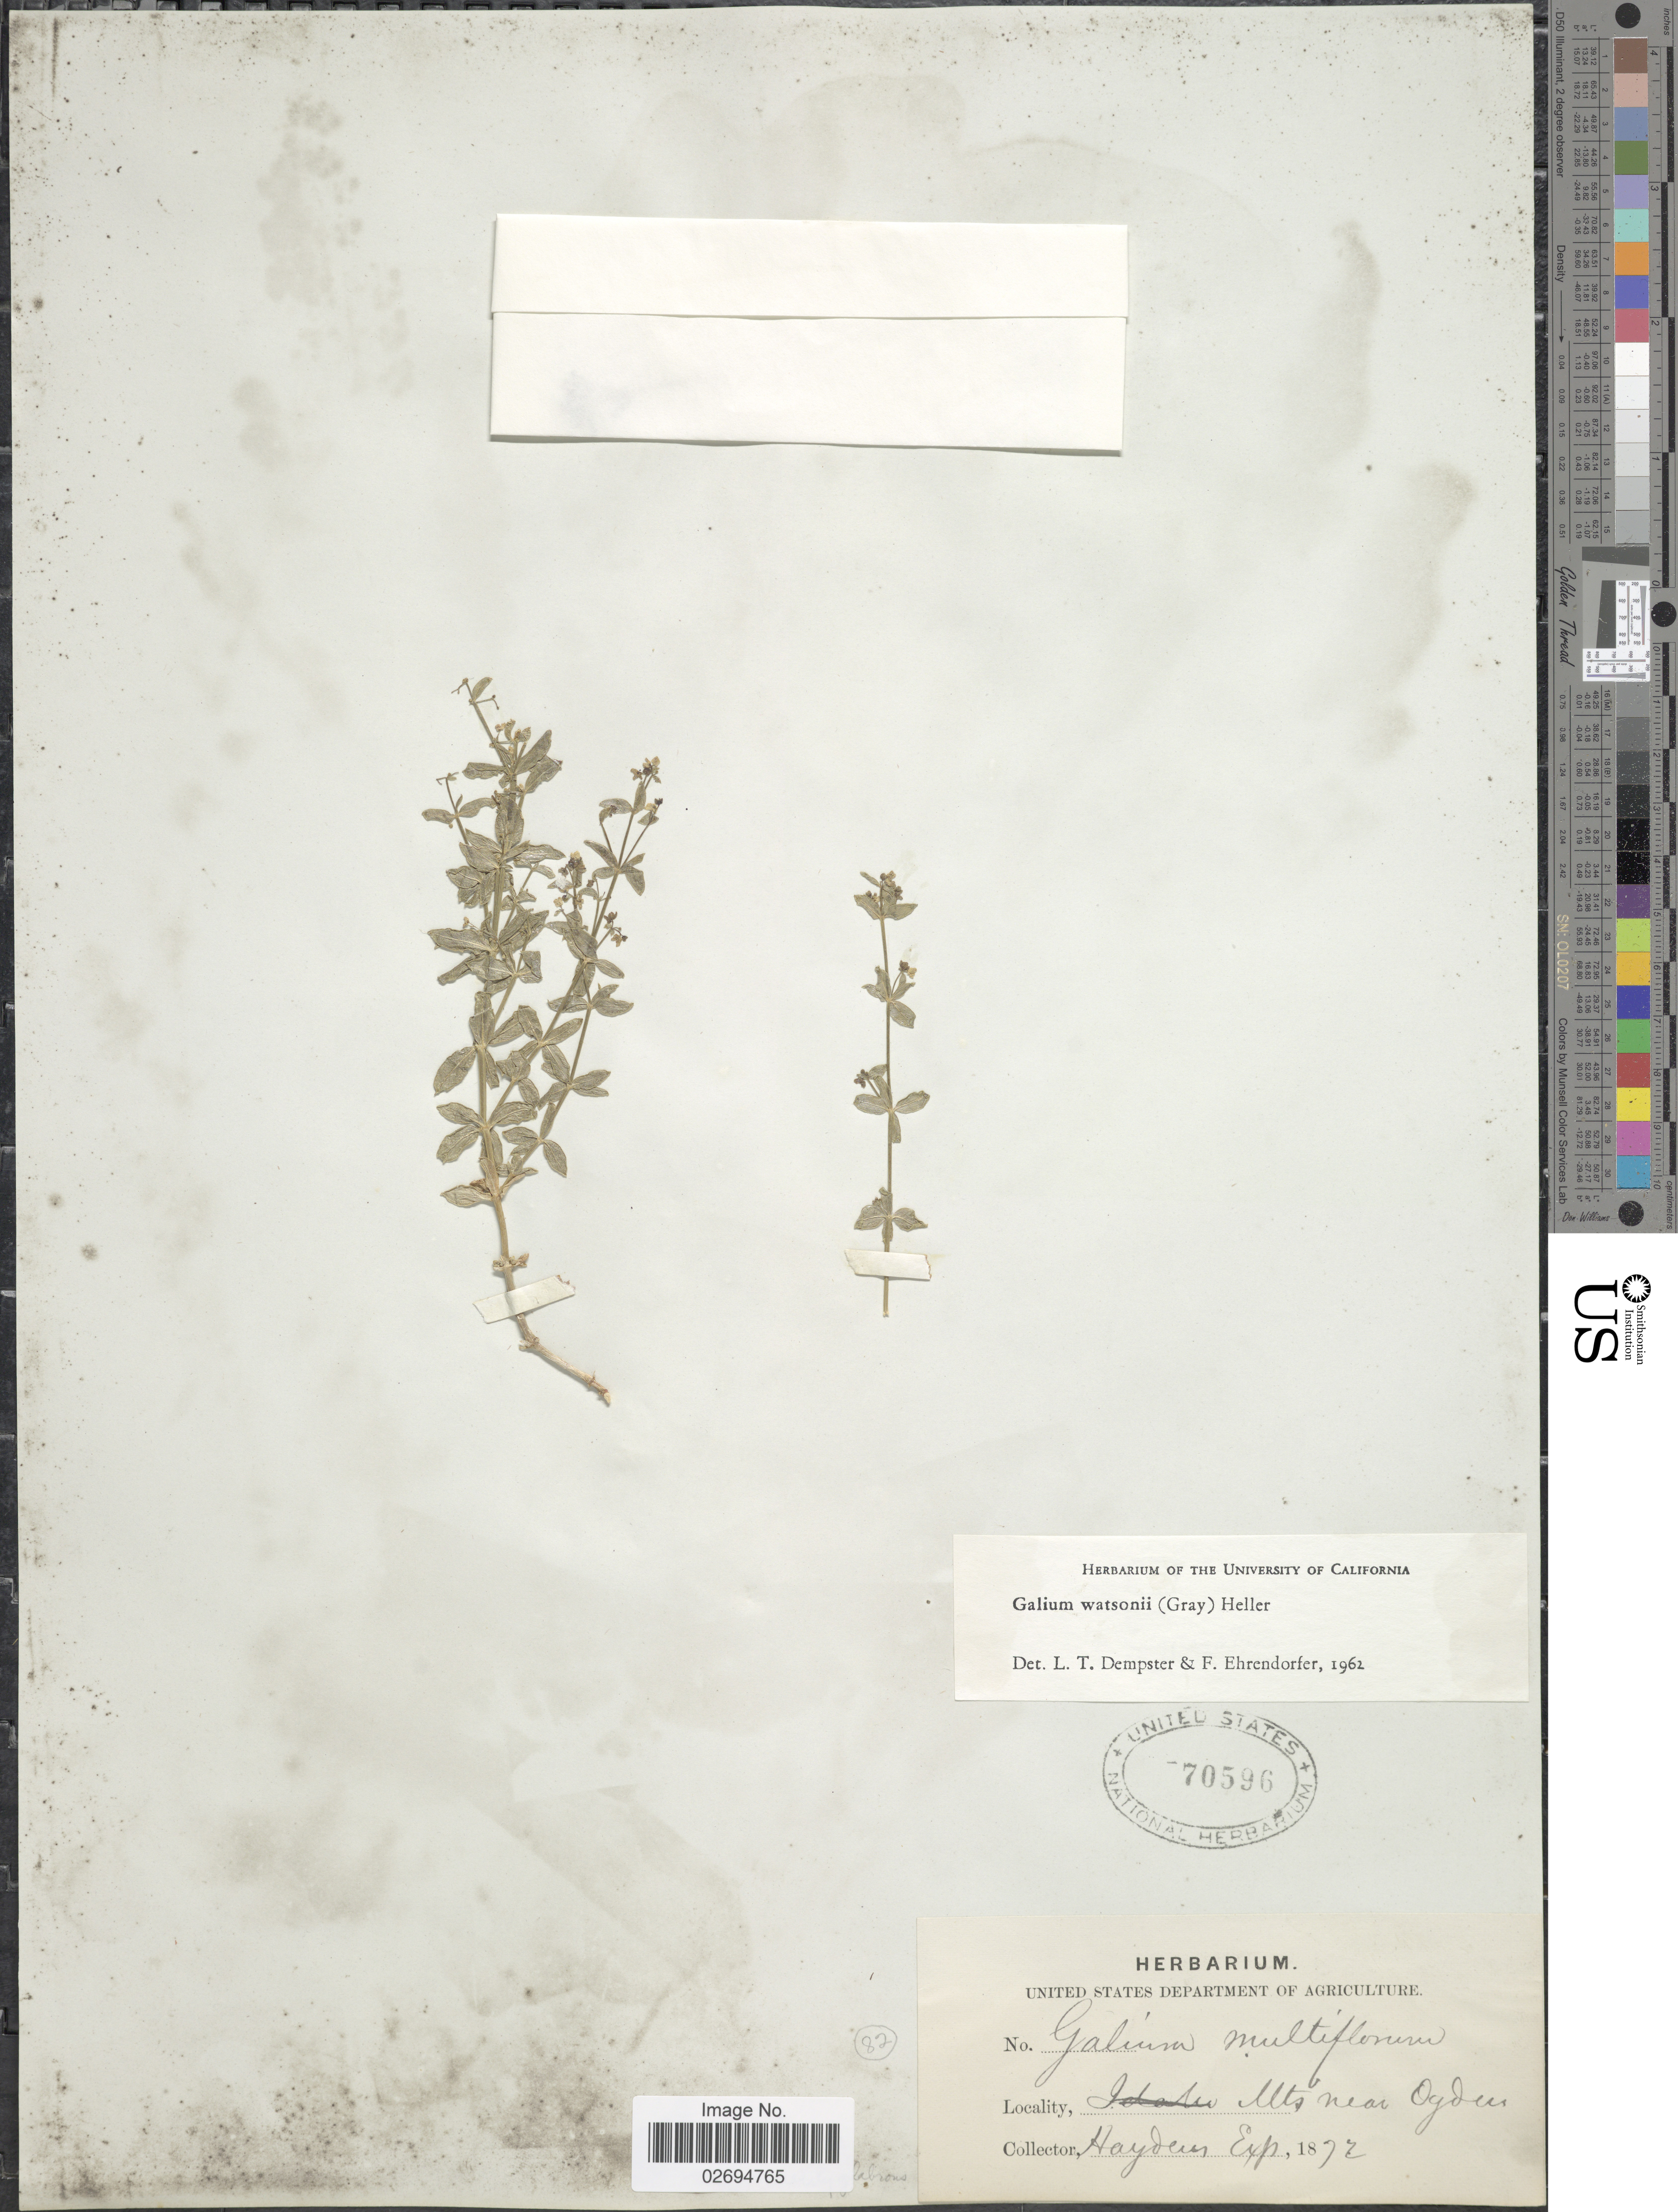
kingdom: Plantae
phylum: Tracheophyta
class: Magnoliopsida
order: Gentianales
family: Rubiaceae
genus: Galium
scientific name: Galium watsonii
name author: (A. Gray) A. Heller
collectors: -- Hayden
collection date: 1872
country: United States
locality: Mts near Ogden